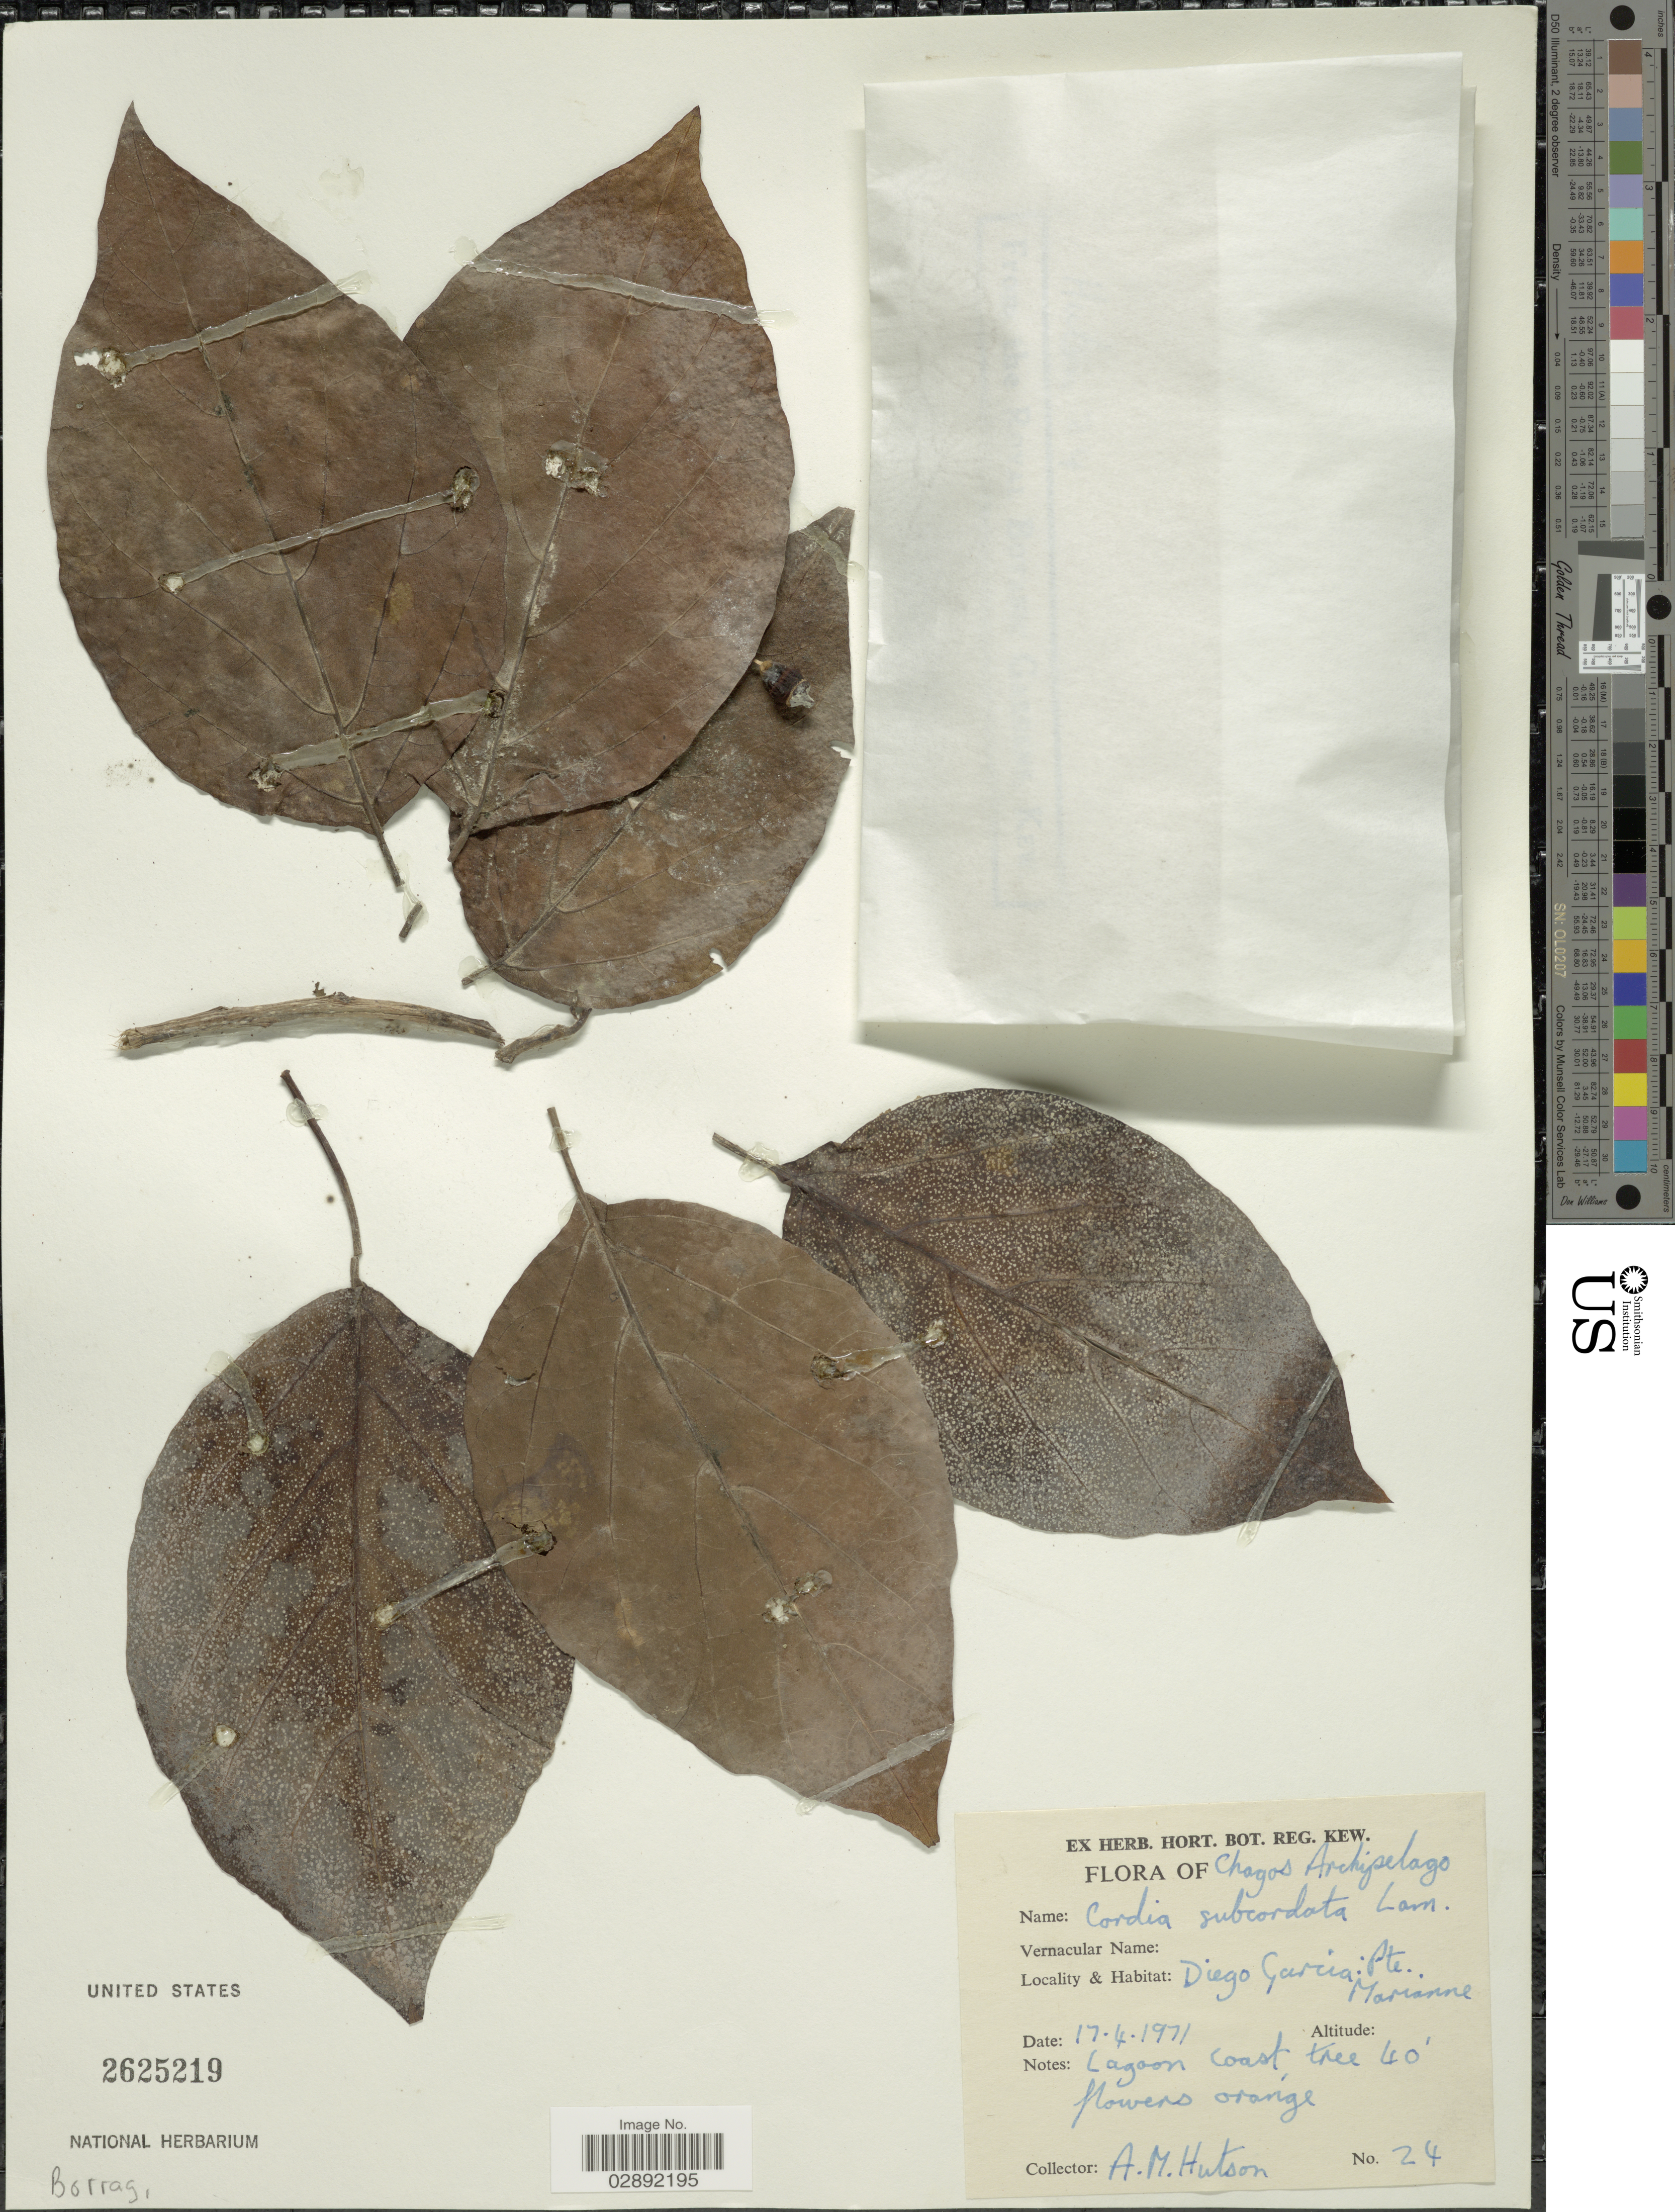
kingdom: Plantae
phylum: Tracheophyta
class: Magnoliopsida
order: Boraginales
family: Cordiaceae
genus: Cordia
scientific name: Cordia subcordata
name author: Lam.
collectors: A. Hutson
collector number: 24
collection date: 1971-04-17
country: British Indian Ocean Territory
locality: Chagos Archipelago: Diego Garcia: Pte. Marianne.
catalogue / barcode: US 2625219